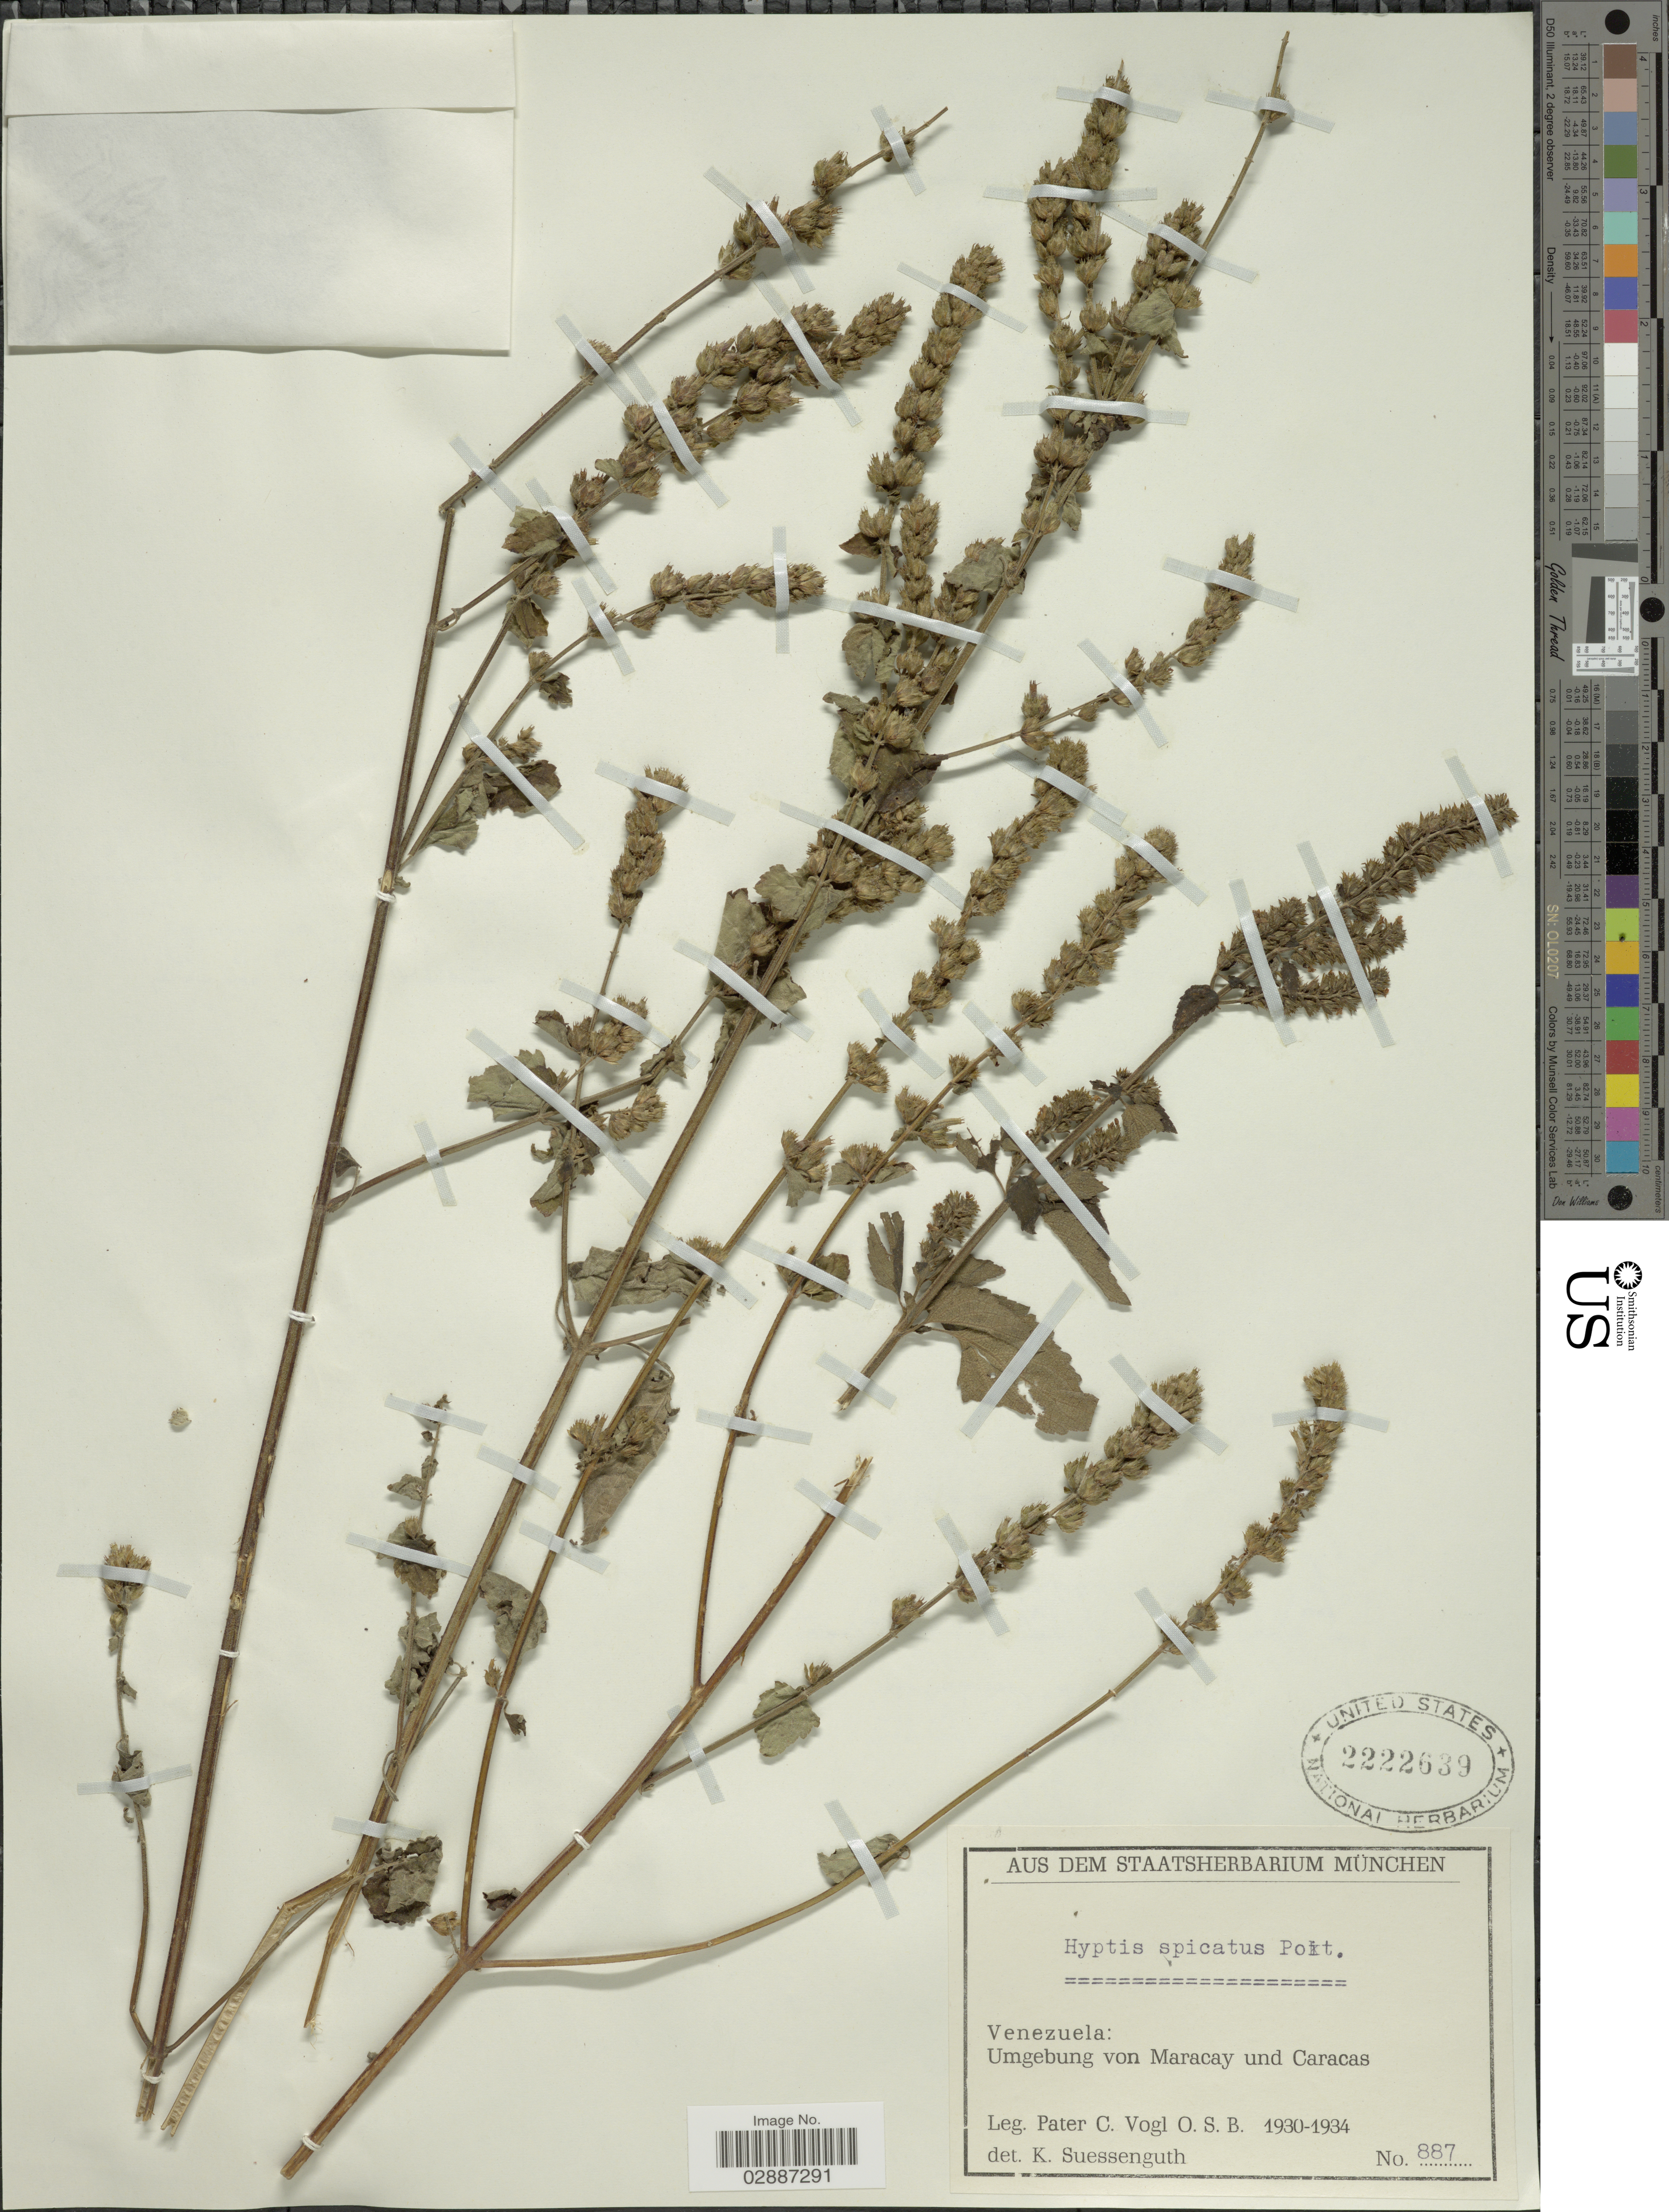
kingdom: Plantae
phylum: Tracheophyta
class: Magnoliopsida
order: Lamiales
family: Lamiaceae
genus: Cantinoa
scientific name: Cantinoa sp.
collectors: P. Vogl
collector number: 887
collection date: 1930/1934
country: Venezuela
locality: Umgebung von Maracay und Caracas.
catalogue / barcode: US 2222639